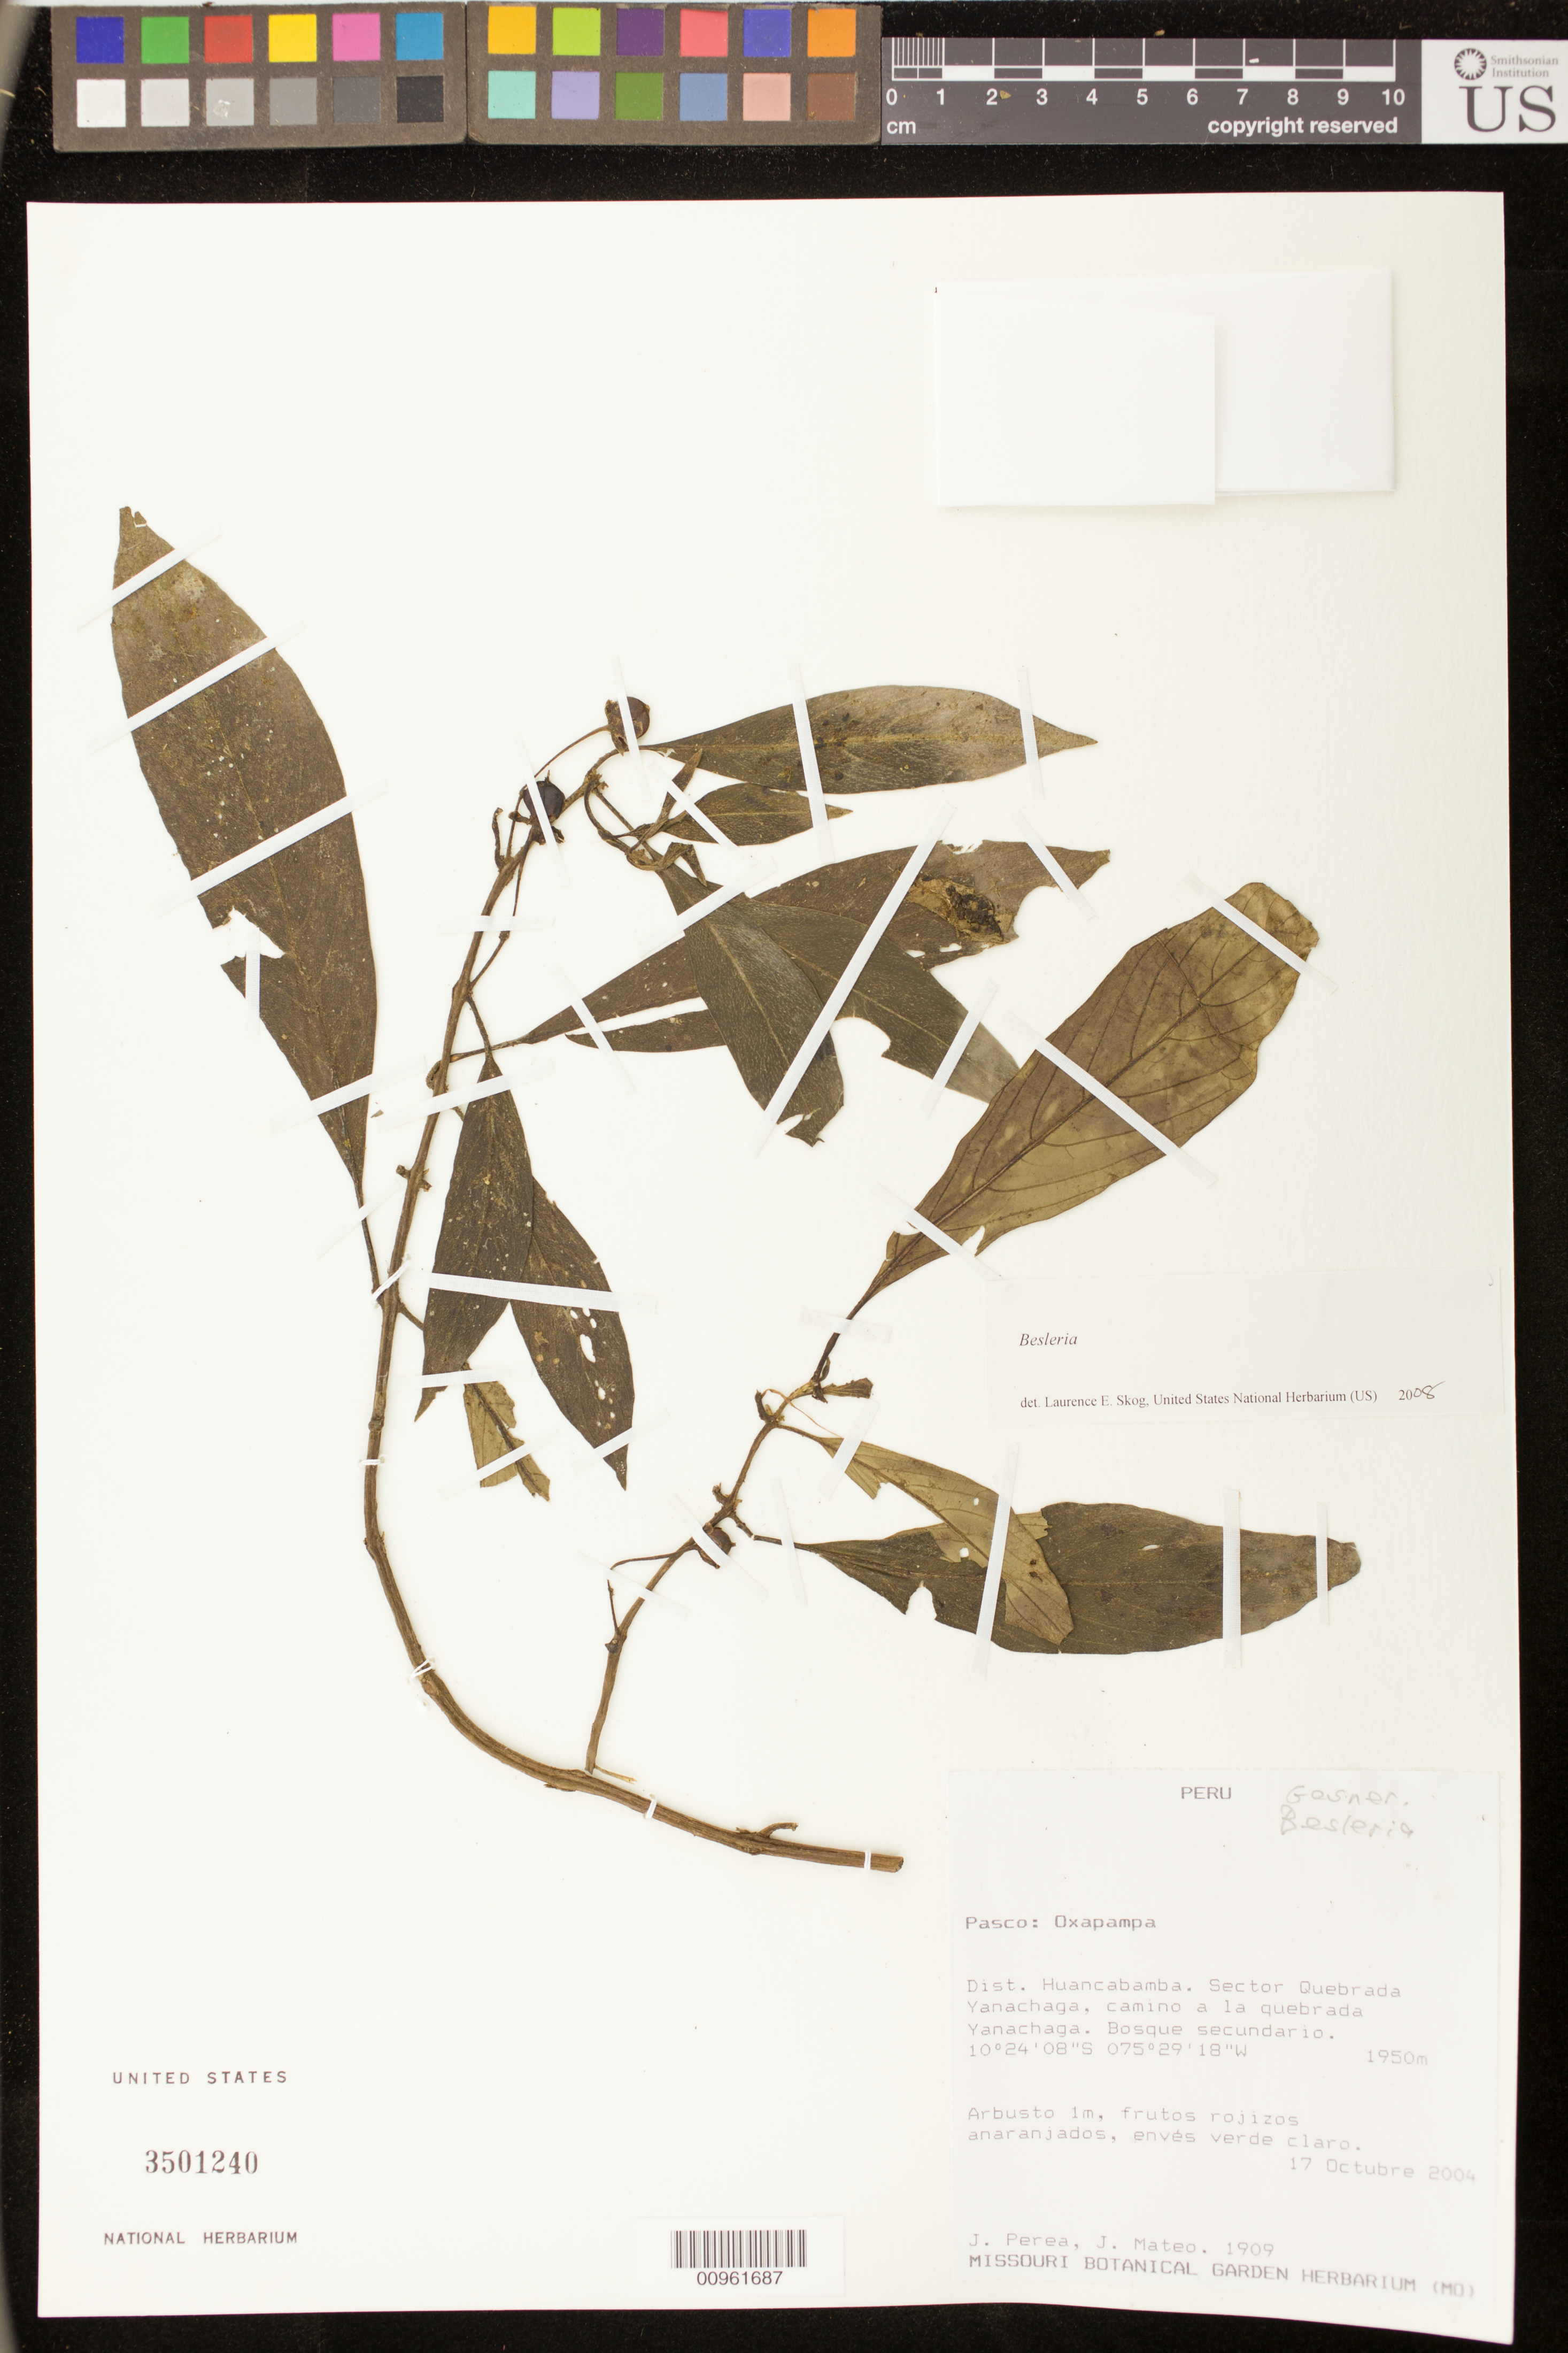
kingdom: Plantae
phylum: Tracheophyta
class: Magnoliopsida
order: Lamiales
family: Gesneriaceae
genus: Besleria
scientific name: Besleria sp.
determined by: Skog, Laurence E.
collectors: J. Perea & J. Mateo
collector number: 1909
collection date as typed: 17 Oct 2004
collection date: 2004-10-17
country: Peru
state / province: Pasco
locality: Pasco: Oxapampa. Dist. Oxapampa. Sector Quebrada Yanachaga, camino a la quebrada Yanachaga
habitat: Bosque secundario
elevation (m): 1950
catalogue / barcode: US 3501240